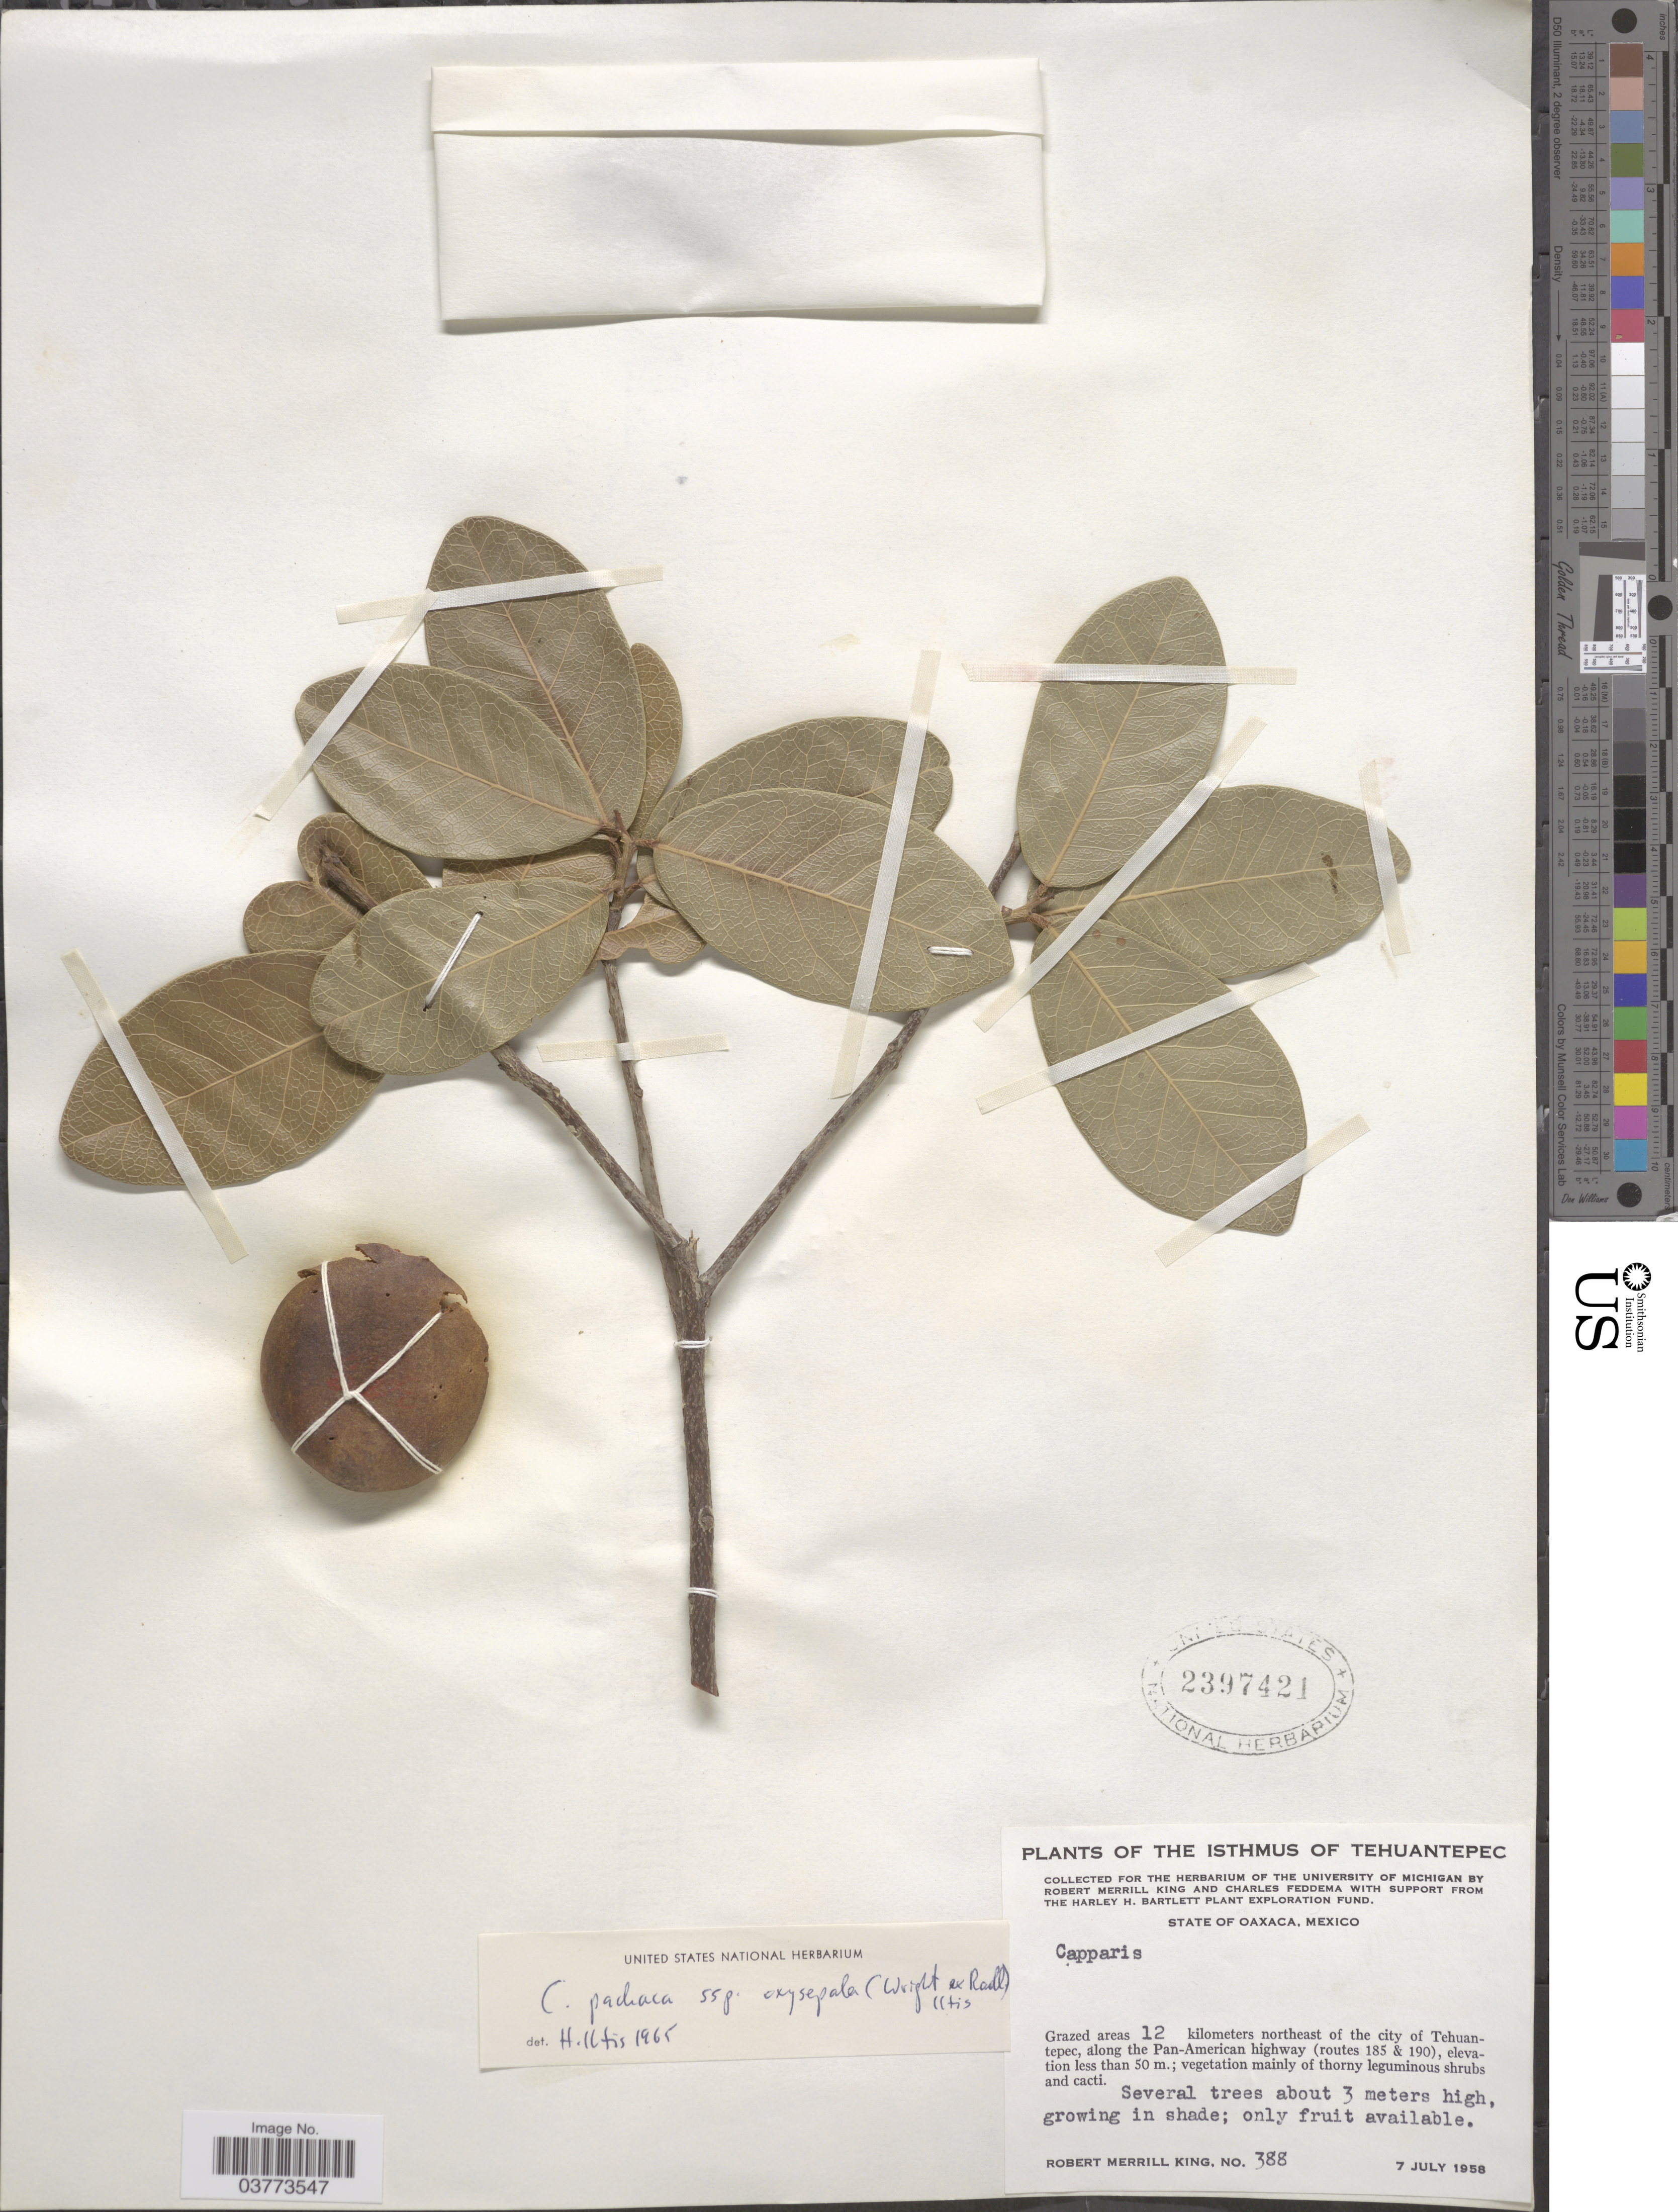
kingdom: Plantae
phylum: Tracheophyta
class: Magnoliopsida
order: Brassicales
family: Capparaceae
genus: Capparidastrum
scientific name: Capparidastrum pachaca subsp. oxysepalum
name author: (C. Wright ex Radlk.) Iltis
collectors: R. M. King & C. Feddema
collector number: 388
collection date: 1958-07-07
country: Mexico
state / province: Oaxaca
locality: The Isthmus of Tehuantepec. 12 kilometers northeast of the city of Tehuantepec, along the Pan-American highway (routes 185 & 190).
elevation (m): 50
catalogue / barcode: US 2397421